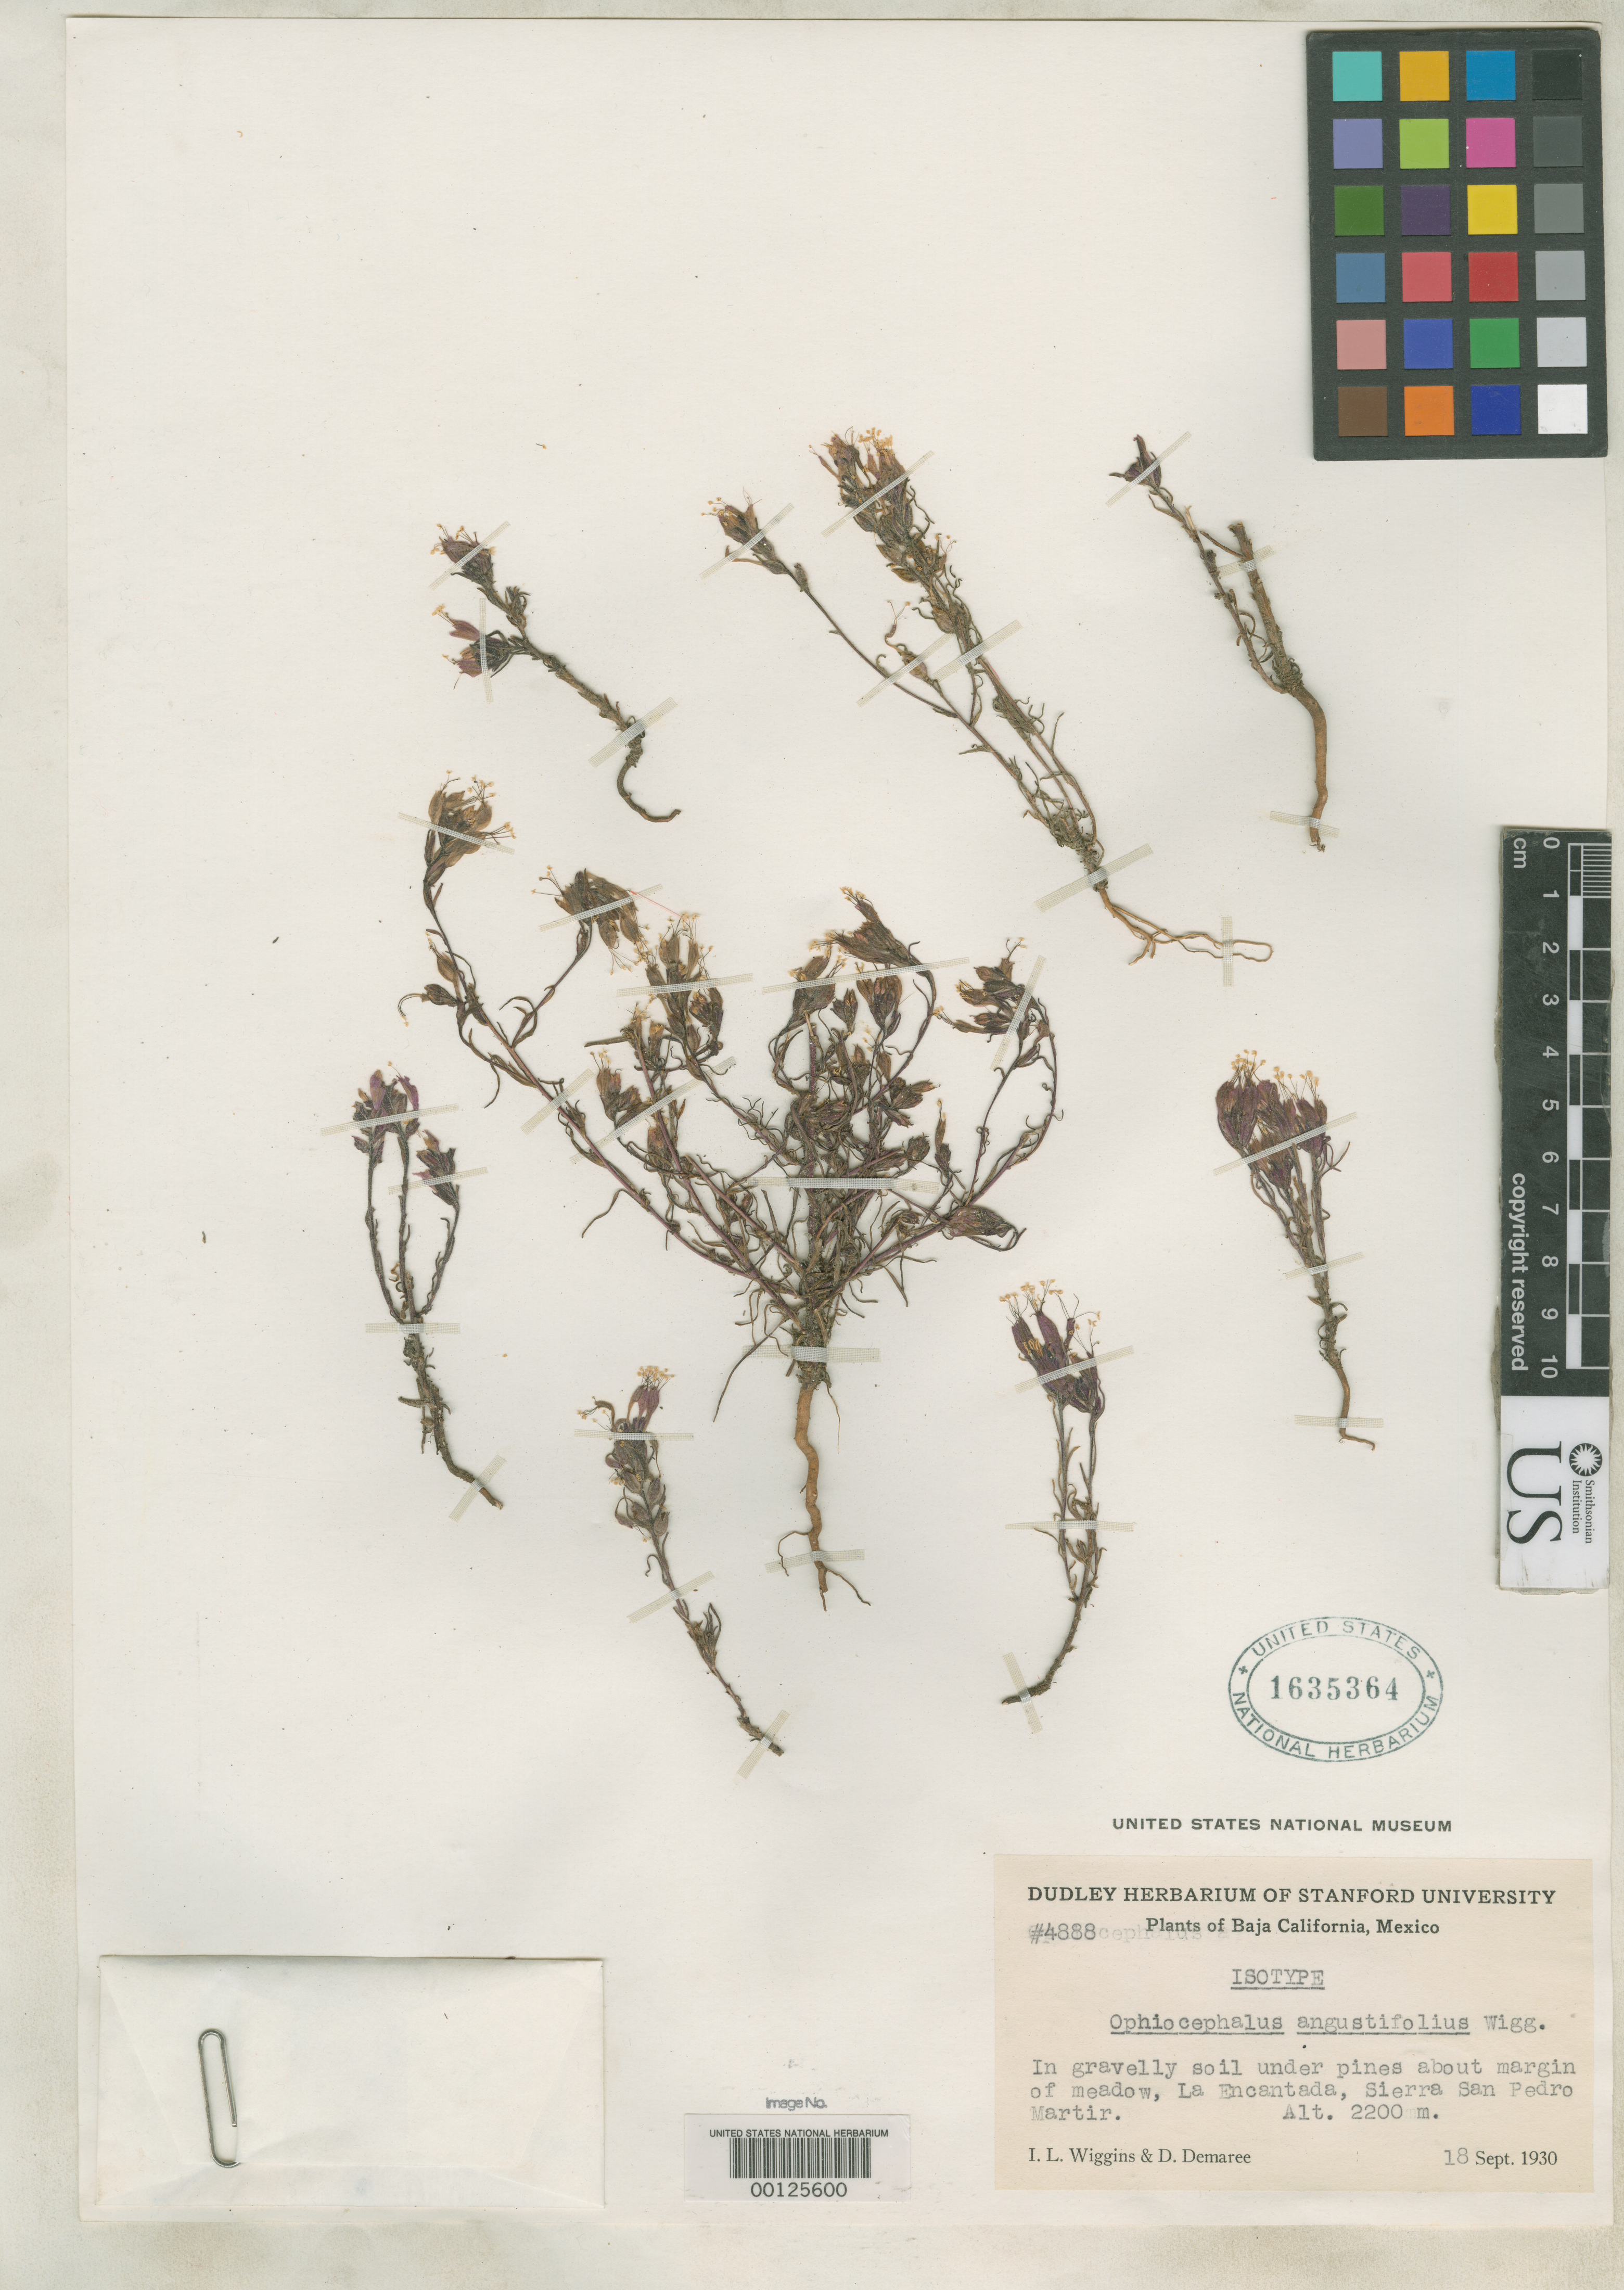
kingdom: Plantae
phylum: Tracheophyta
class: Magnoliopsida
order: Lamiales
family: Orobanchaceae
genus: Ophiocephalus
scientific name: Ophiocephalus angustifolius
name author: Wiggins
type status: Isotype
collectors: I. L. Wiggins & D. Demaree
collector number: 4888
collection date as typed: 18 Sep 1930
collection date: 1930-09-18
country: Mexico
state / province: Baja California Norte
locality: Sierra San Pedro Martir; La Encantada.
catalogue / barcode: US 1635364